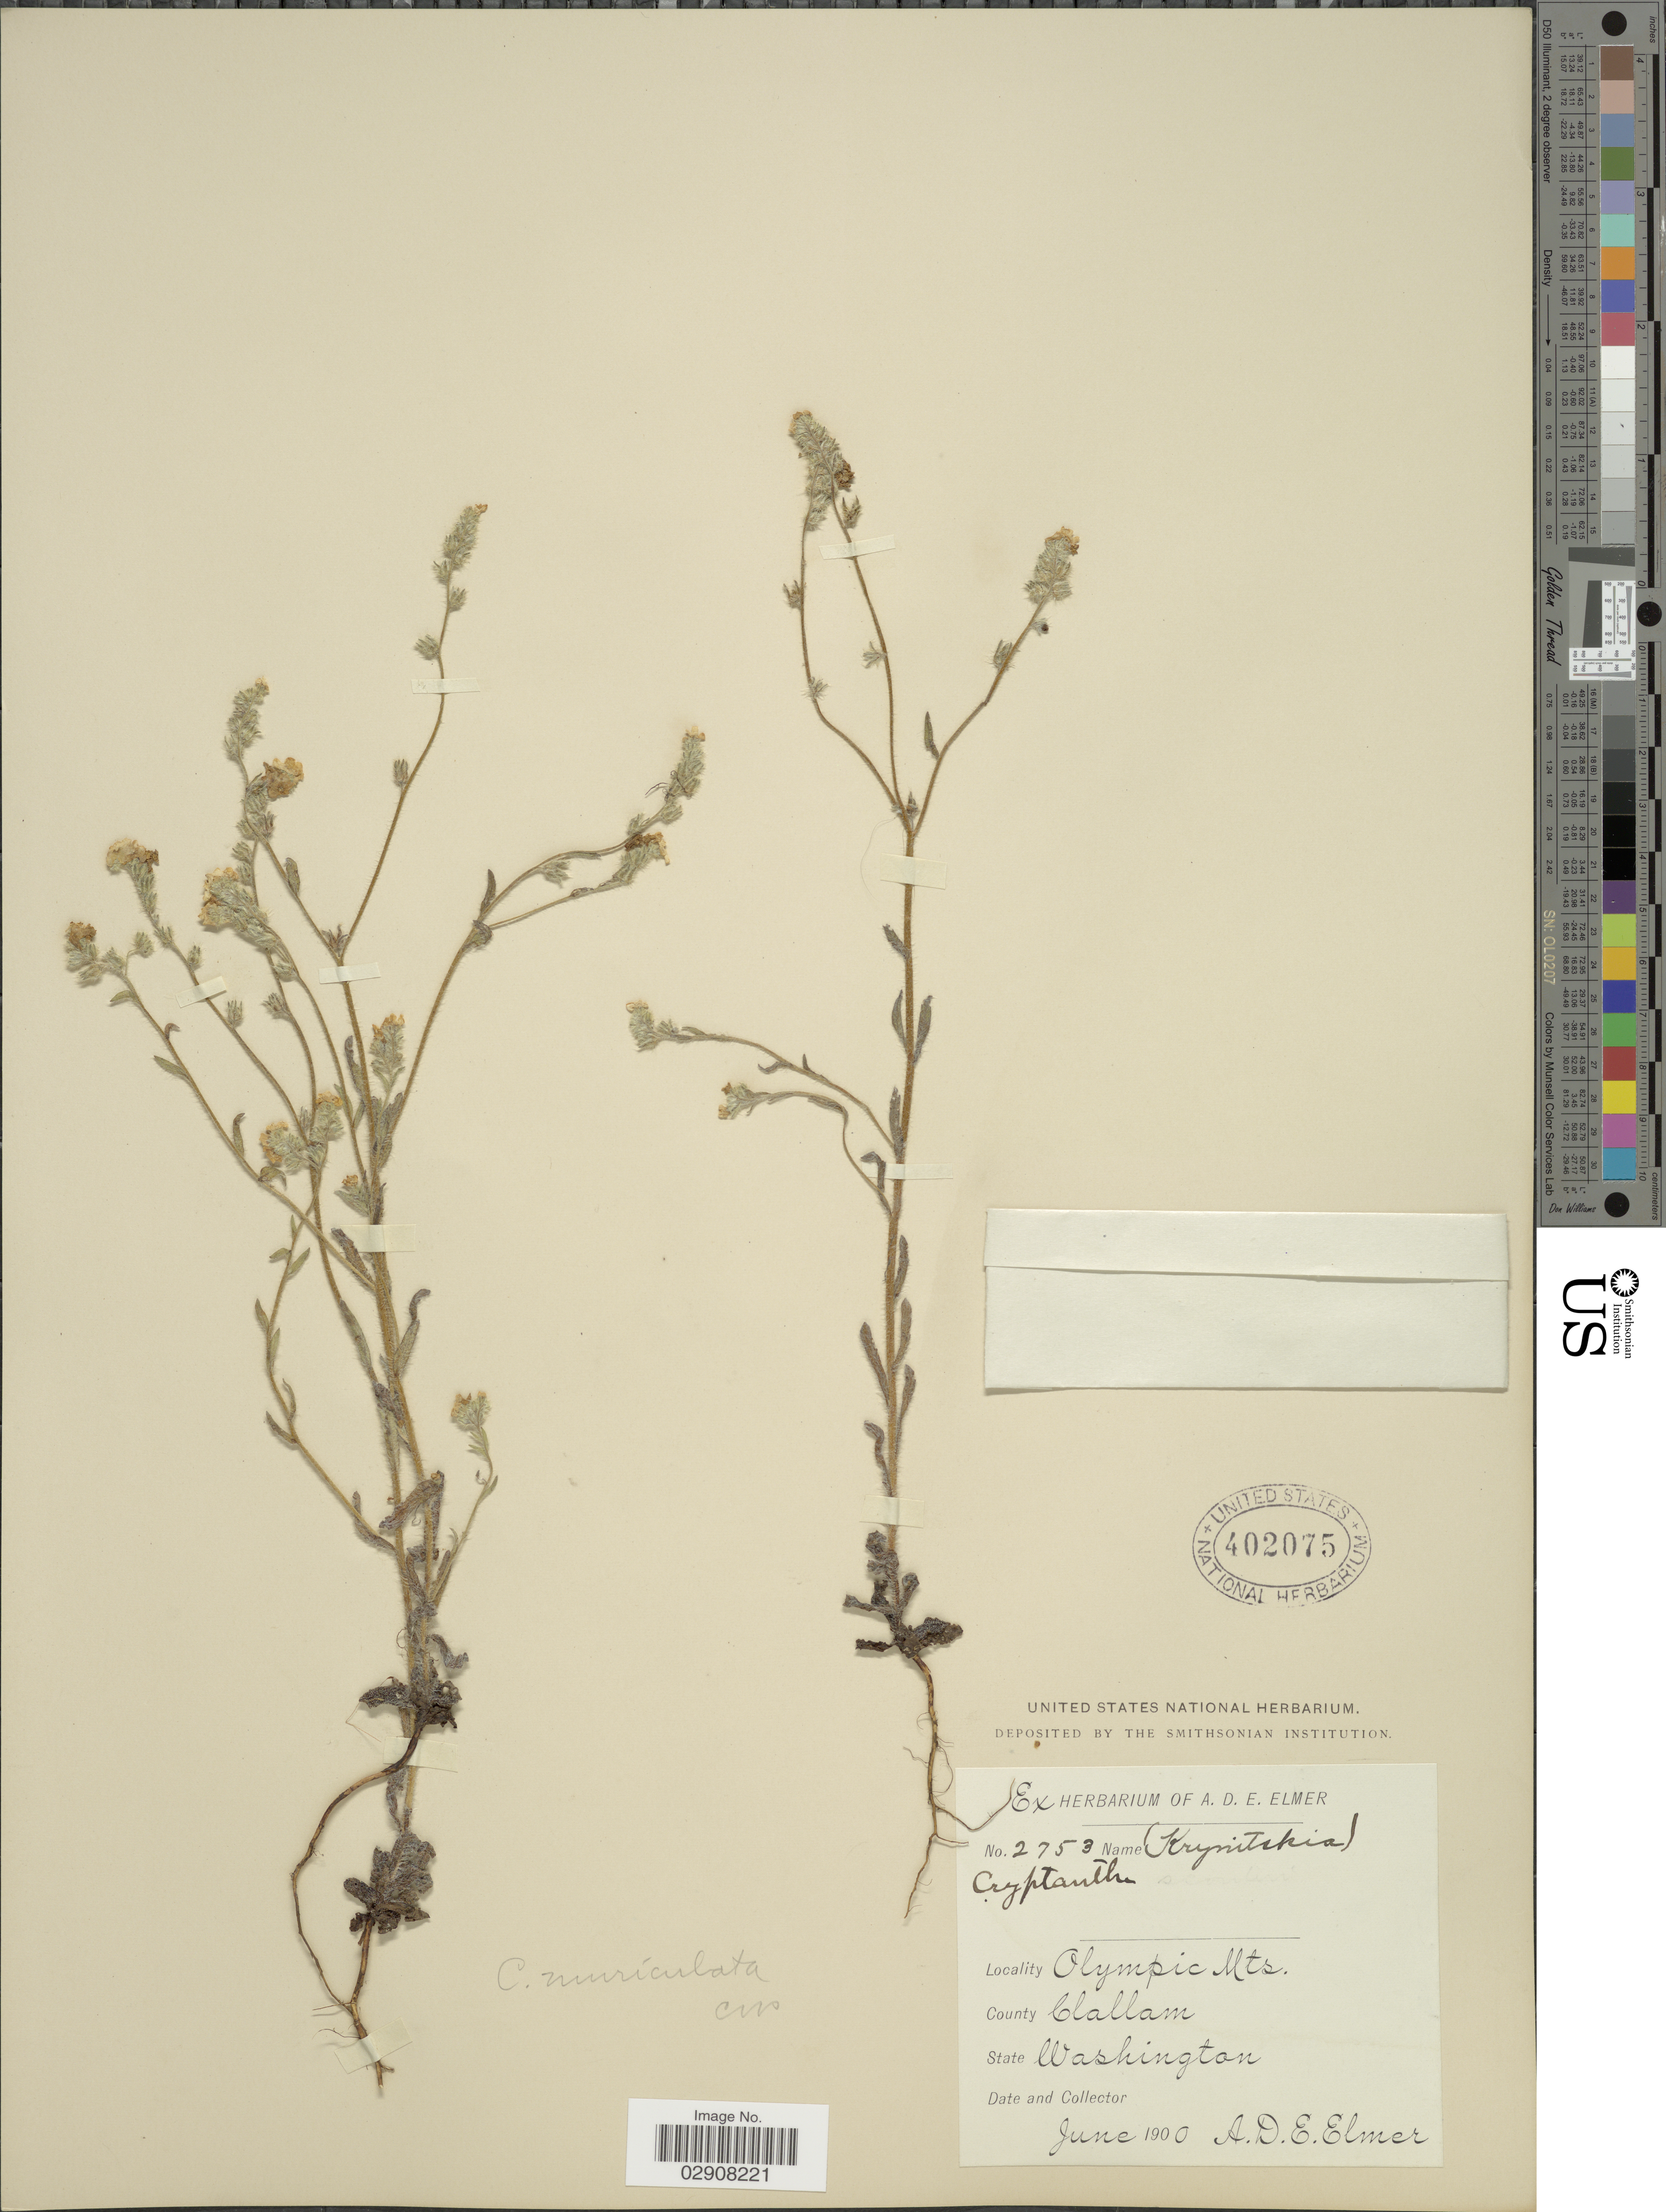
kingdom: Plantae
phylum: Tracheophyta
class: Magnoliopsida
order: Boraginales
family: Boraginaceae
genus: Cryptantha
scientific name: Cryptantha muricata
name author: (Hook. & Arn.) A. Nelson & J.F. Macbr.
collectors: A. D. E. Elmer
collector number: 2753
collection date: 1900-06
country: United States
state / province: Washington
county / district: Clallam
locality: Olympic Mts. County Clallam.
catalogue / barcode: US 402075